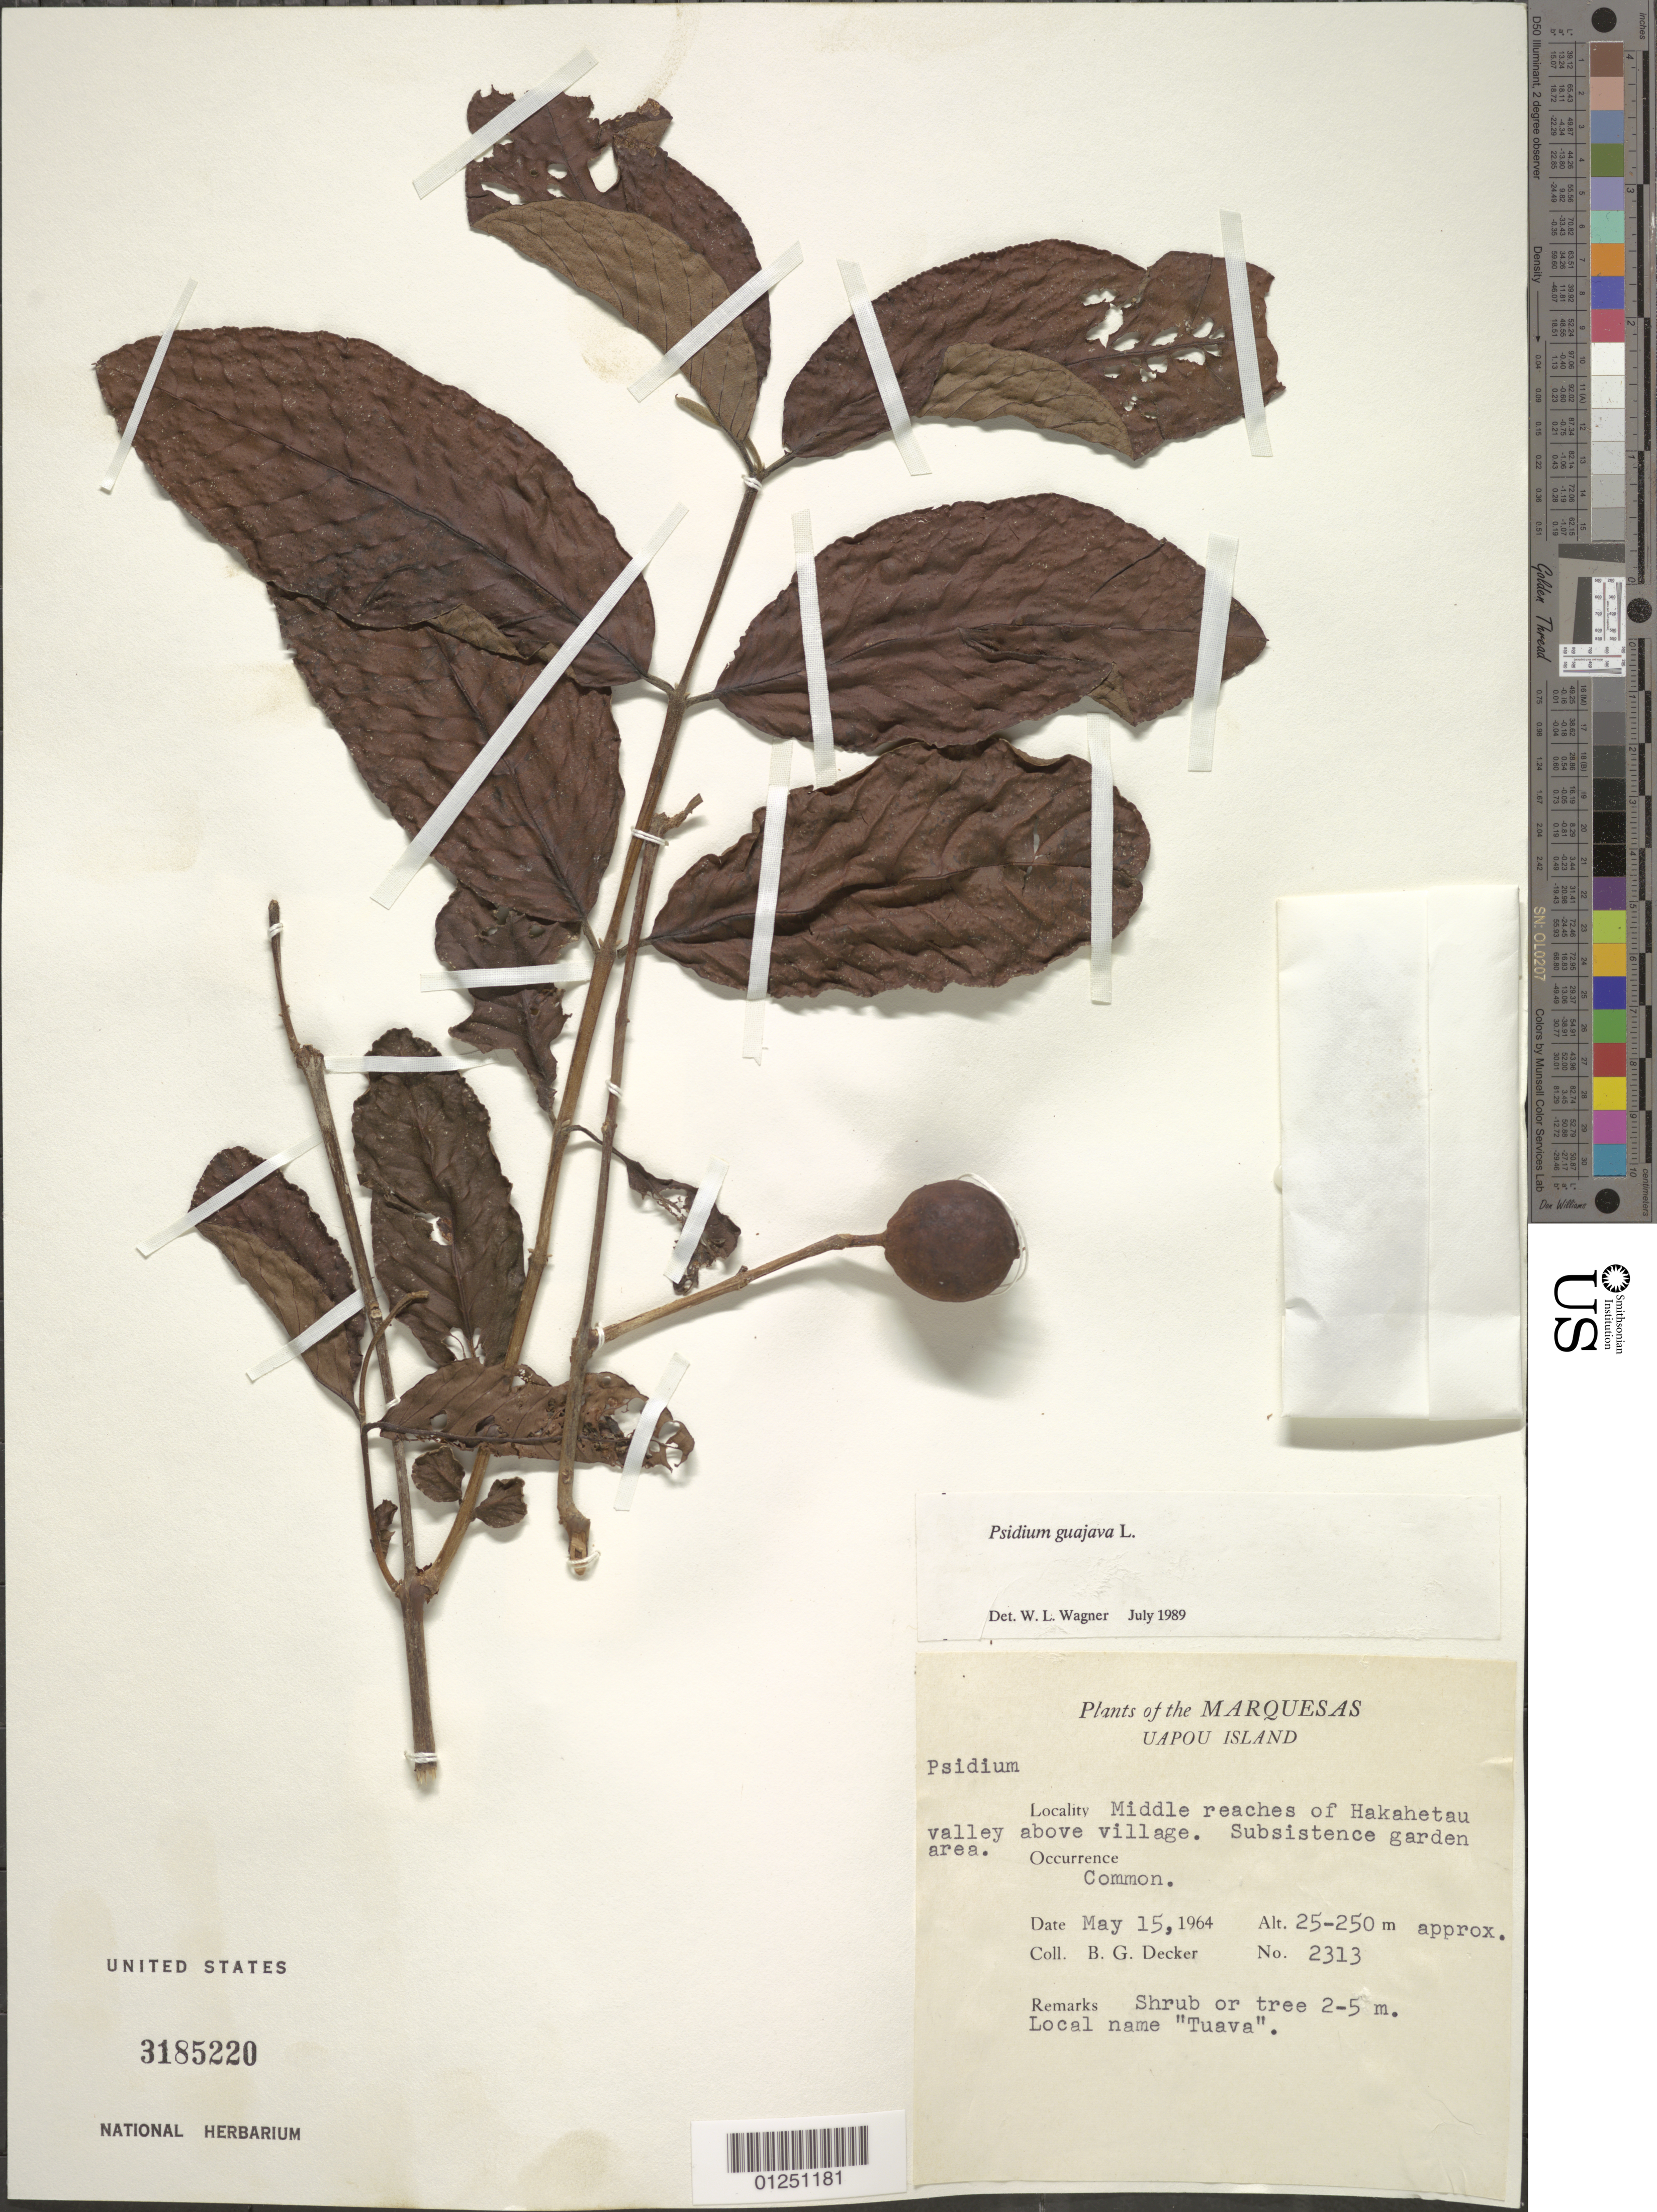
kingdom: Plantae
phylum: Tracheophyta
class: Magnoliopsida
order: Myrtales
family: Myrtaceae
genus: Psidium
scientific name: Psidium guajava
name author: L.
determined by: Wagner, W. L., (BOT), Smithsonian Institution - National Museum of Natural History (UNITED STATES)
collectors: B. G. Decker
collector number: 2313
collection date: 1964-05-15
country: French Polynesia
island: Ua Pou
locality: middle reaches of Hakahetau Valley above village, subsistence garden area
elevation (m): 25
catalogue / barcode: US 3185220